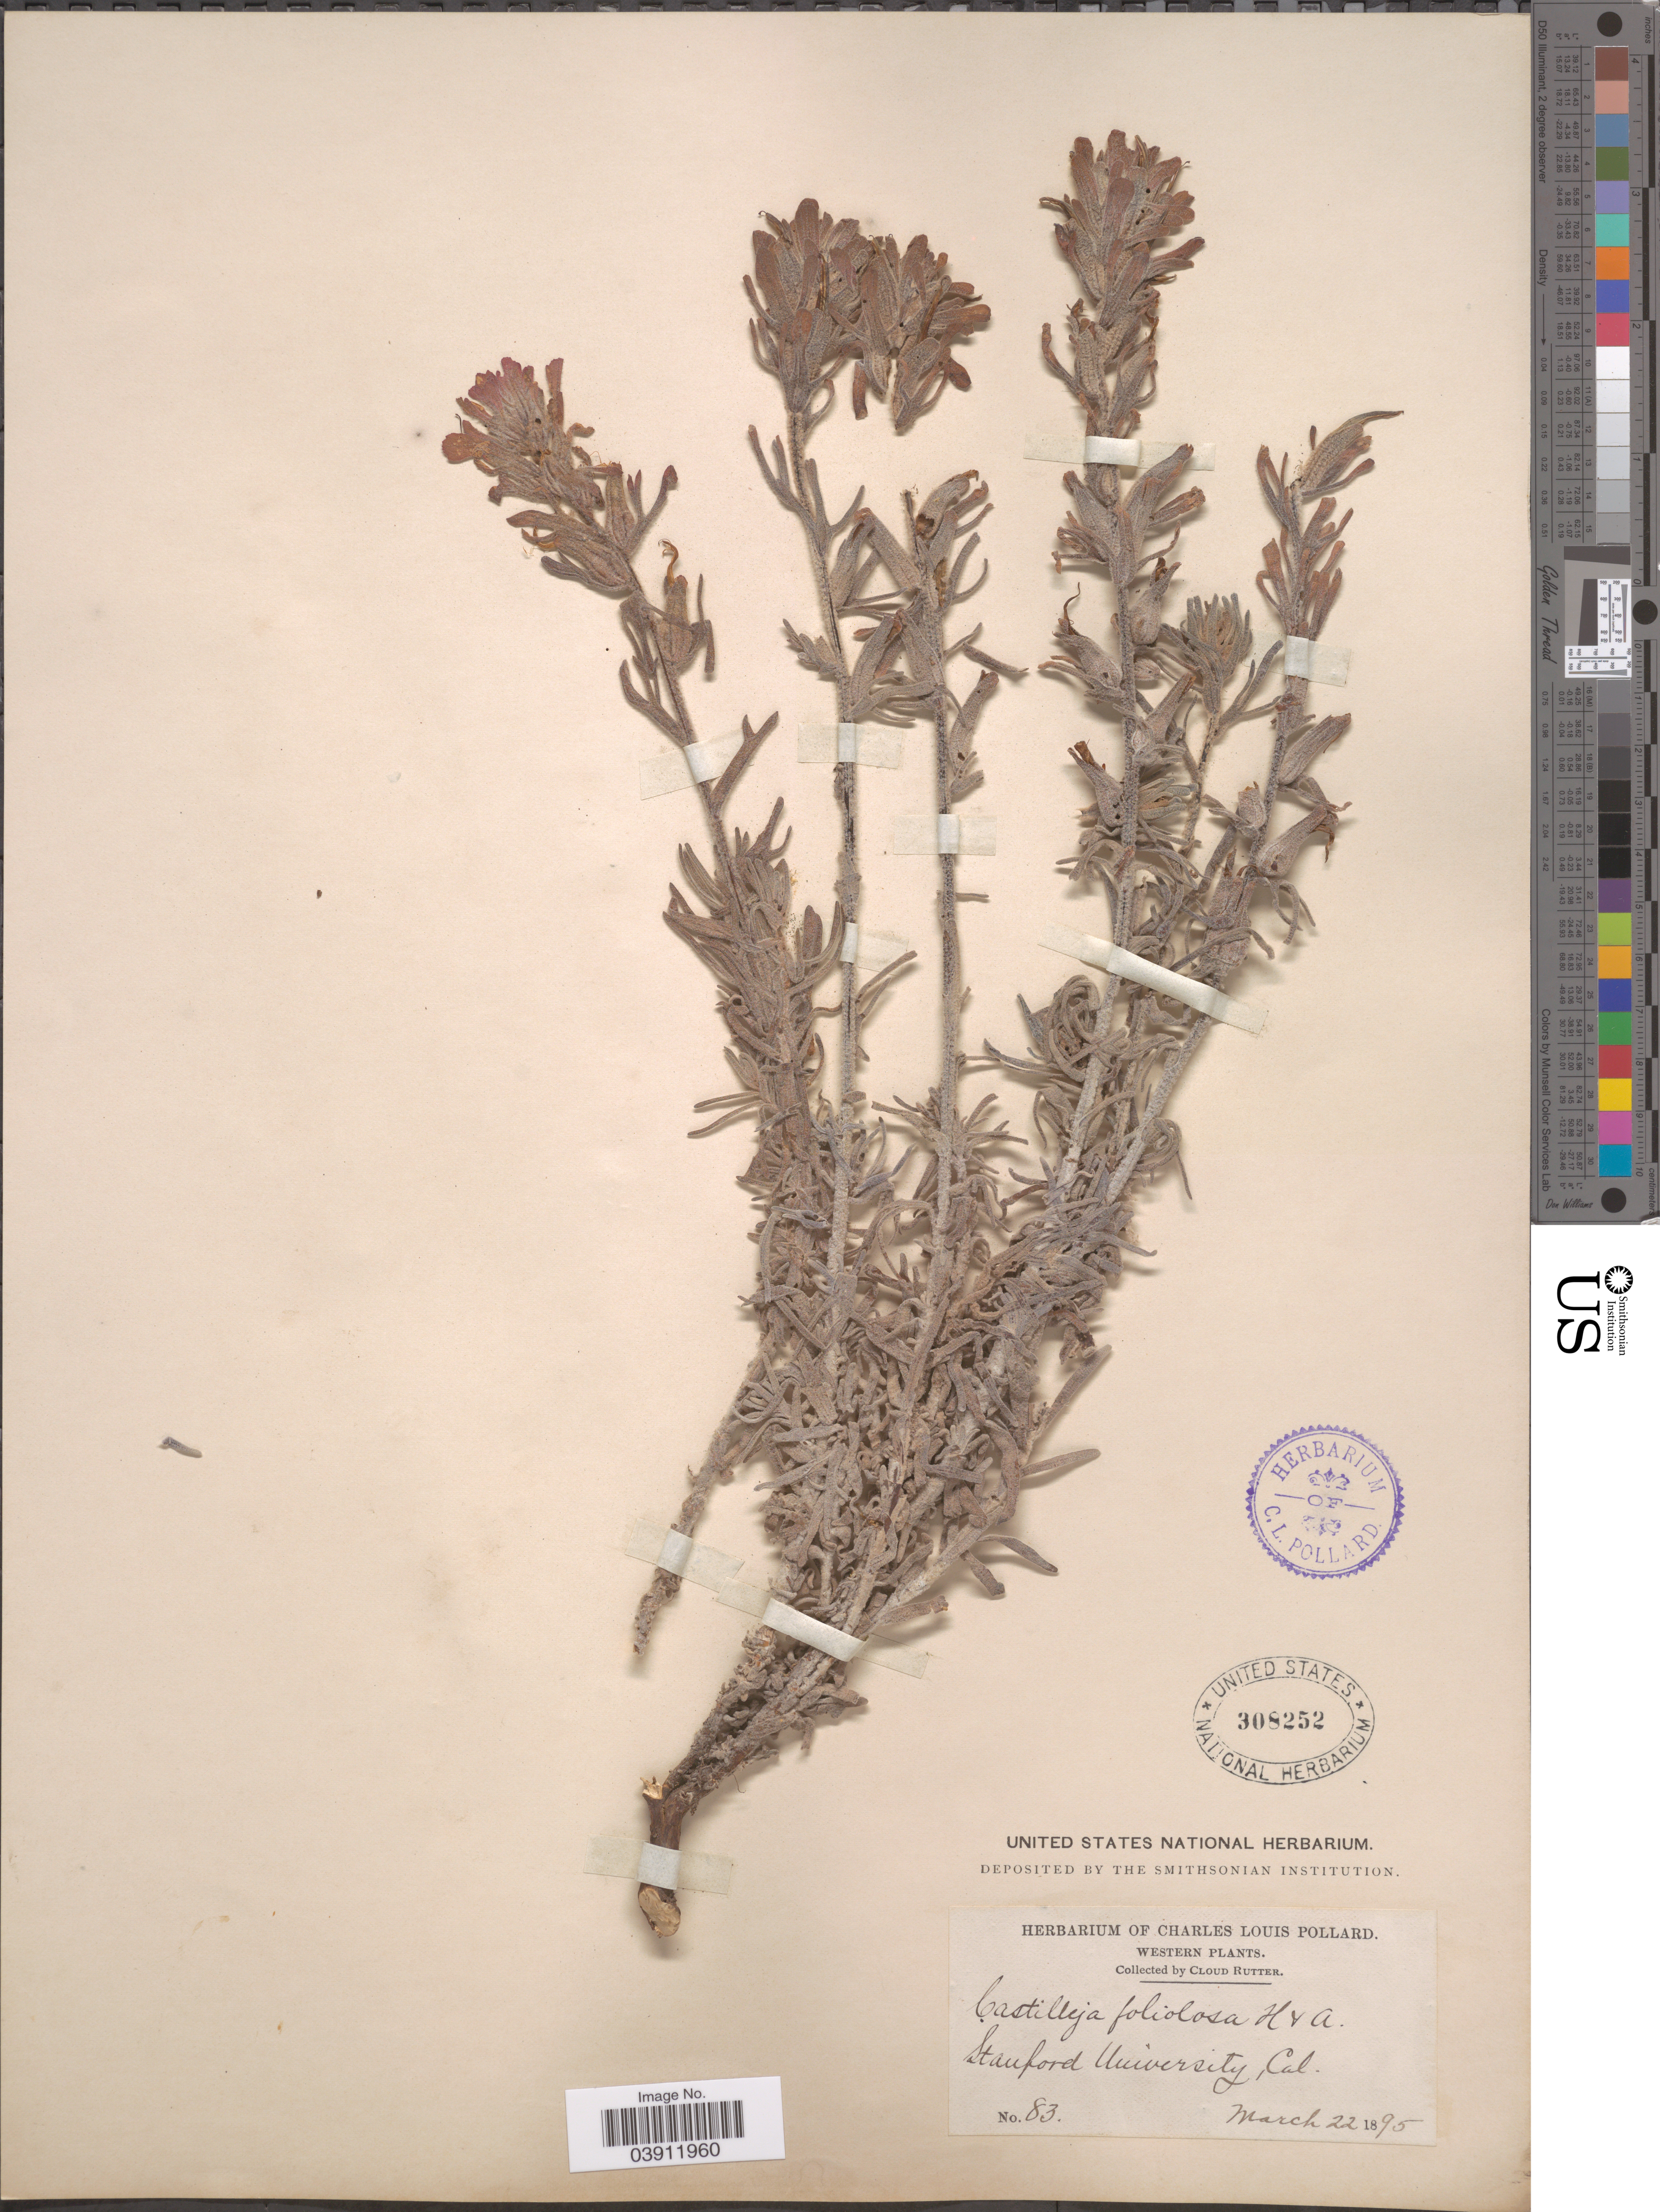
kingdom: Plantae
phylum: Tracheophyta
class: Magnoliopsida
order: Lamiales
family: Orobanchaceae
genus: Castilleja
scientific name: Castilleja foliolosa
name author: Hook. f.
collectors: C. Rutter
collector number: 83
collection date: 1895-03-22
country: United States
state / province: California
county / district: Santa Clara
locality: Western. Stanford University.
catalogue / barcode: US 308252